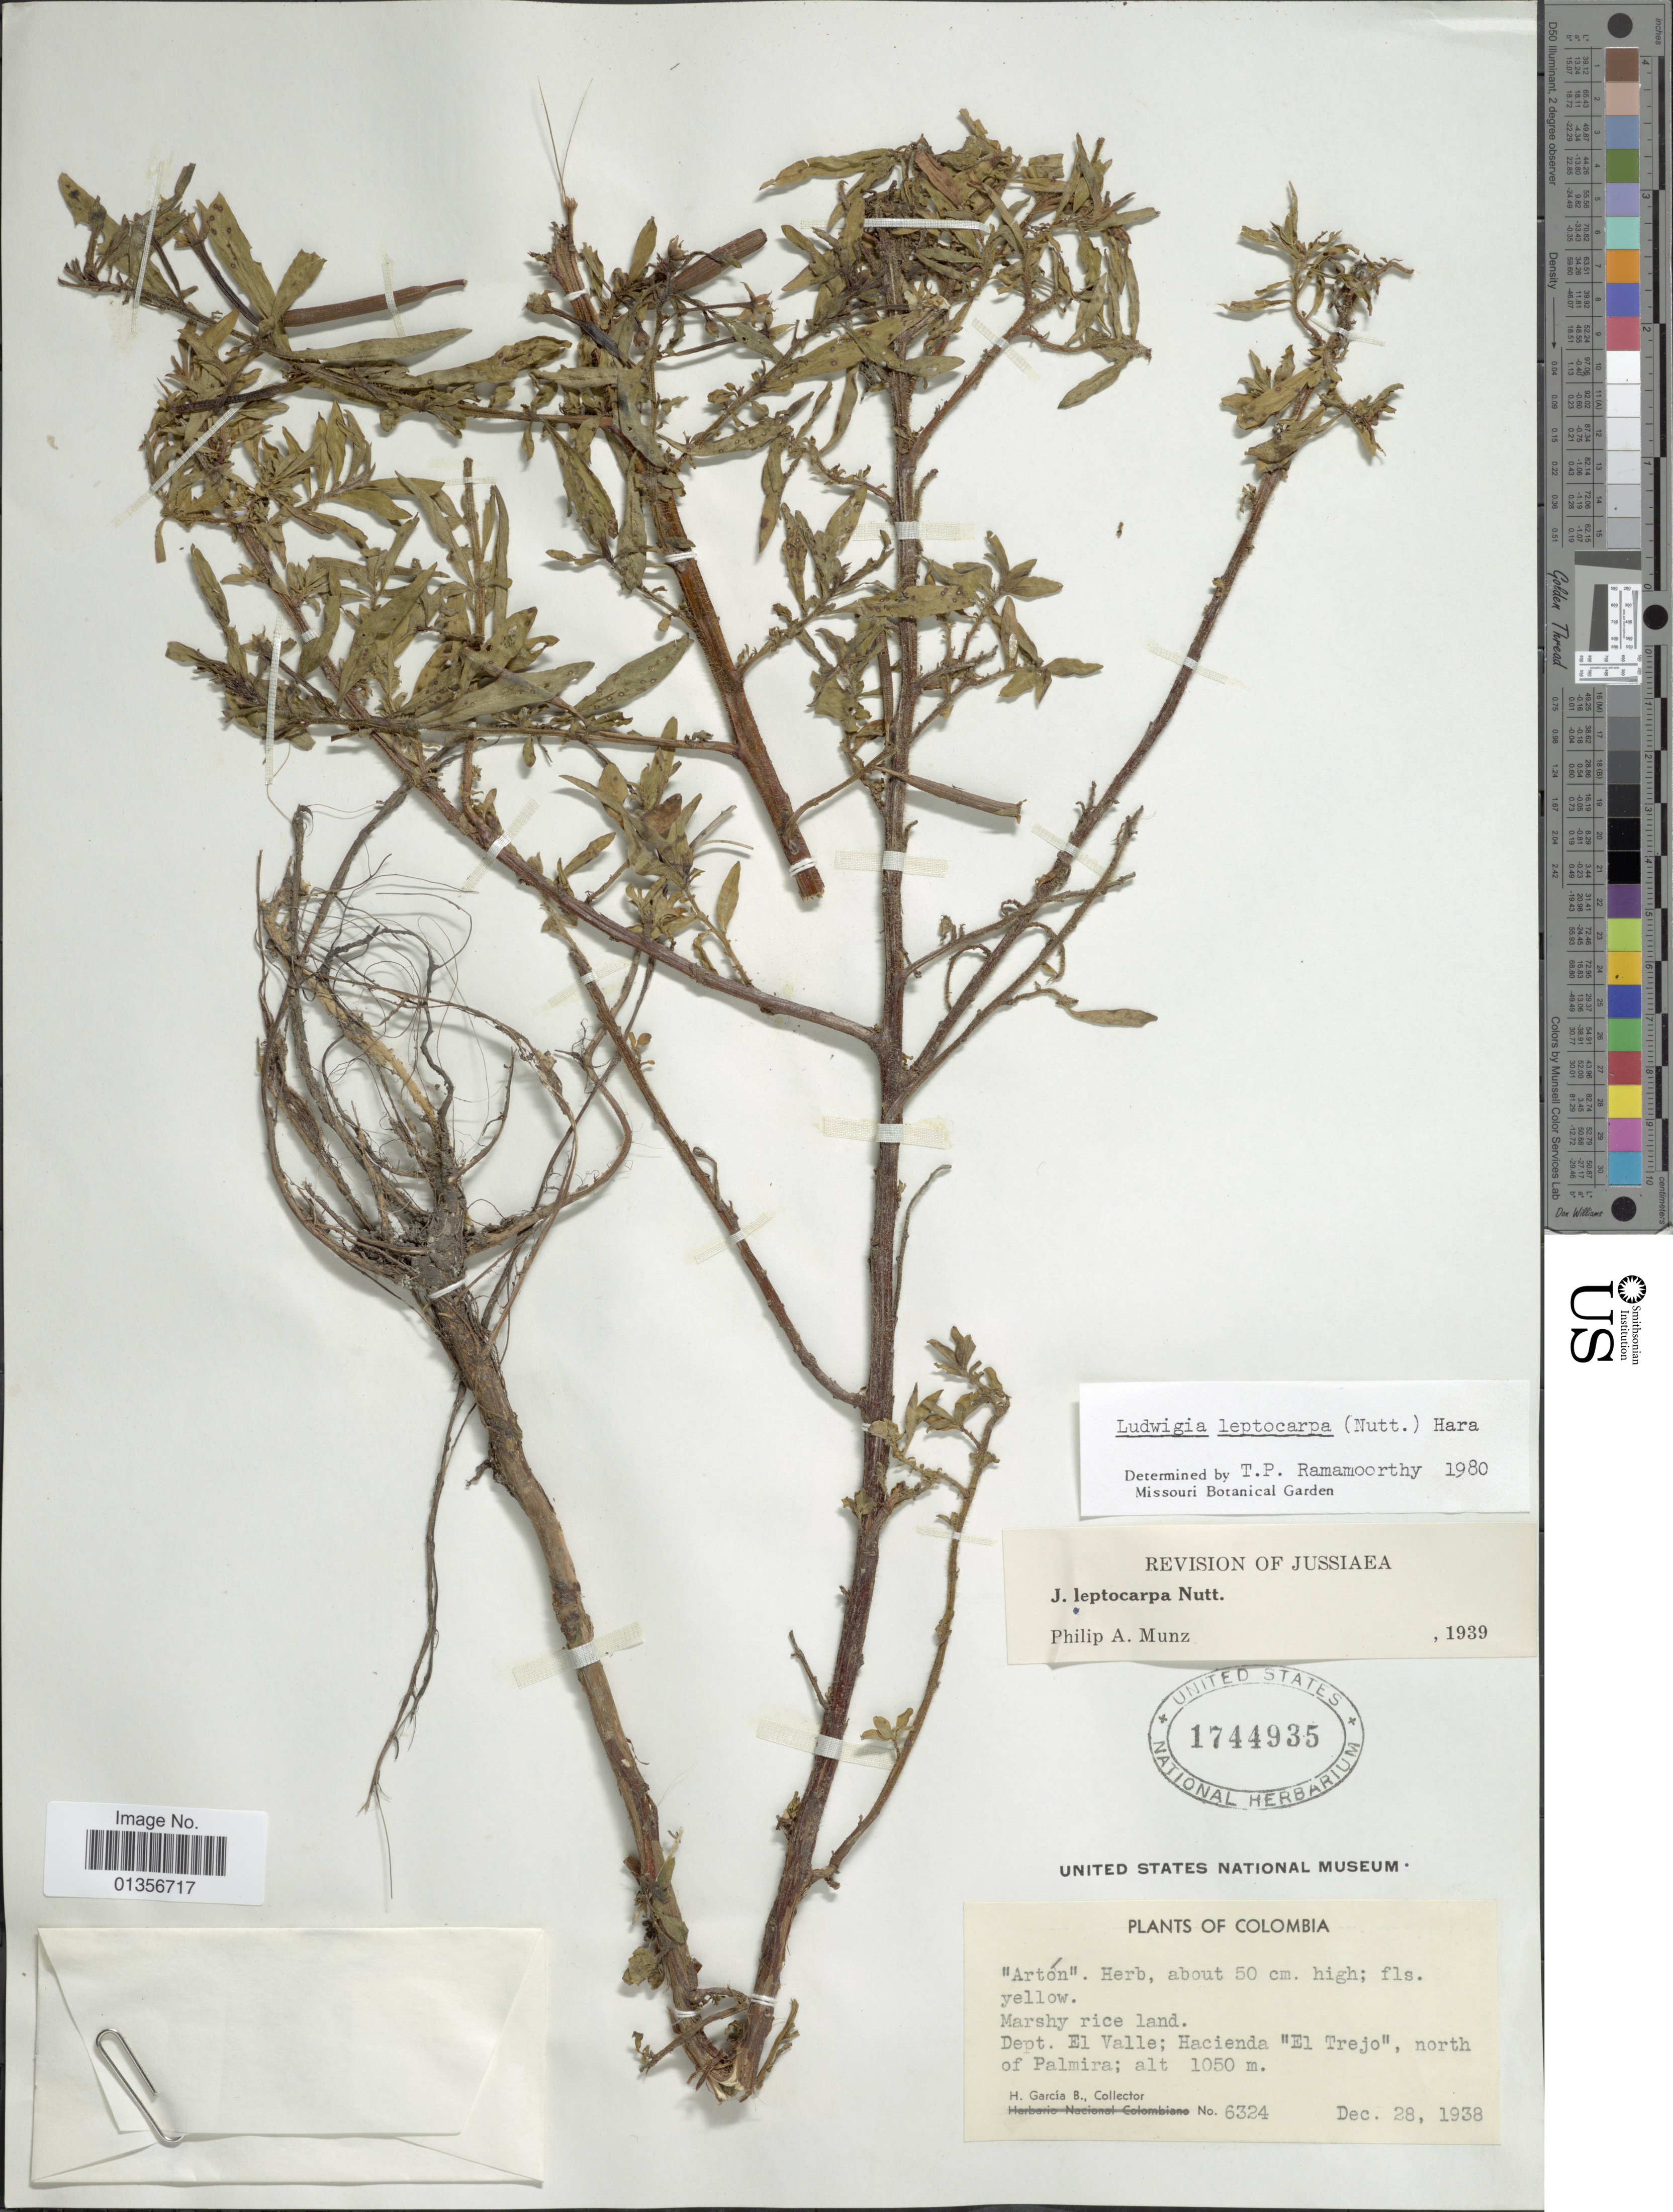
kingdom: Plantae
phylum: Tracheophyta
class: Magnoliopsida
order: Myrtales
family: Onagraceae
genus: Ludwigia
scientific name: Ludwigia leptocarpa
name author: (Nutt.) H. Hara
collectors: H. García Barriga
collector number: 6324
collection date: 1938-12-28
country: Colombia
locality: Dept. El Valle: Hacienda "El Trejo", north of Palmira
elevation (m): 1050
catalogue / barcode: US 1744935